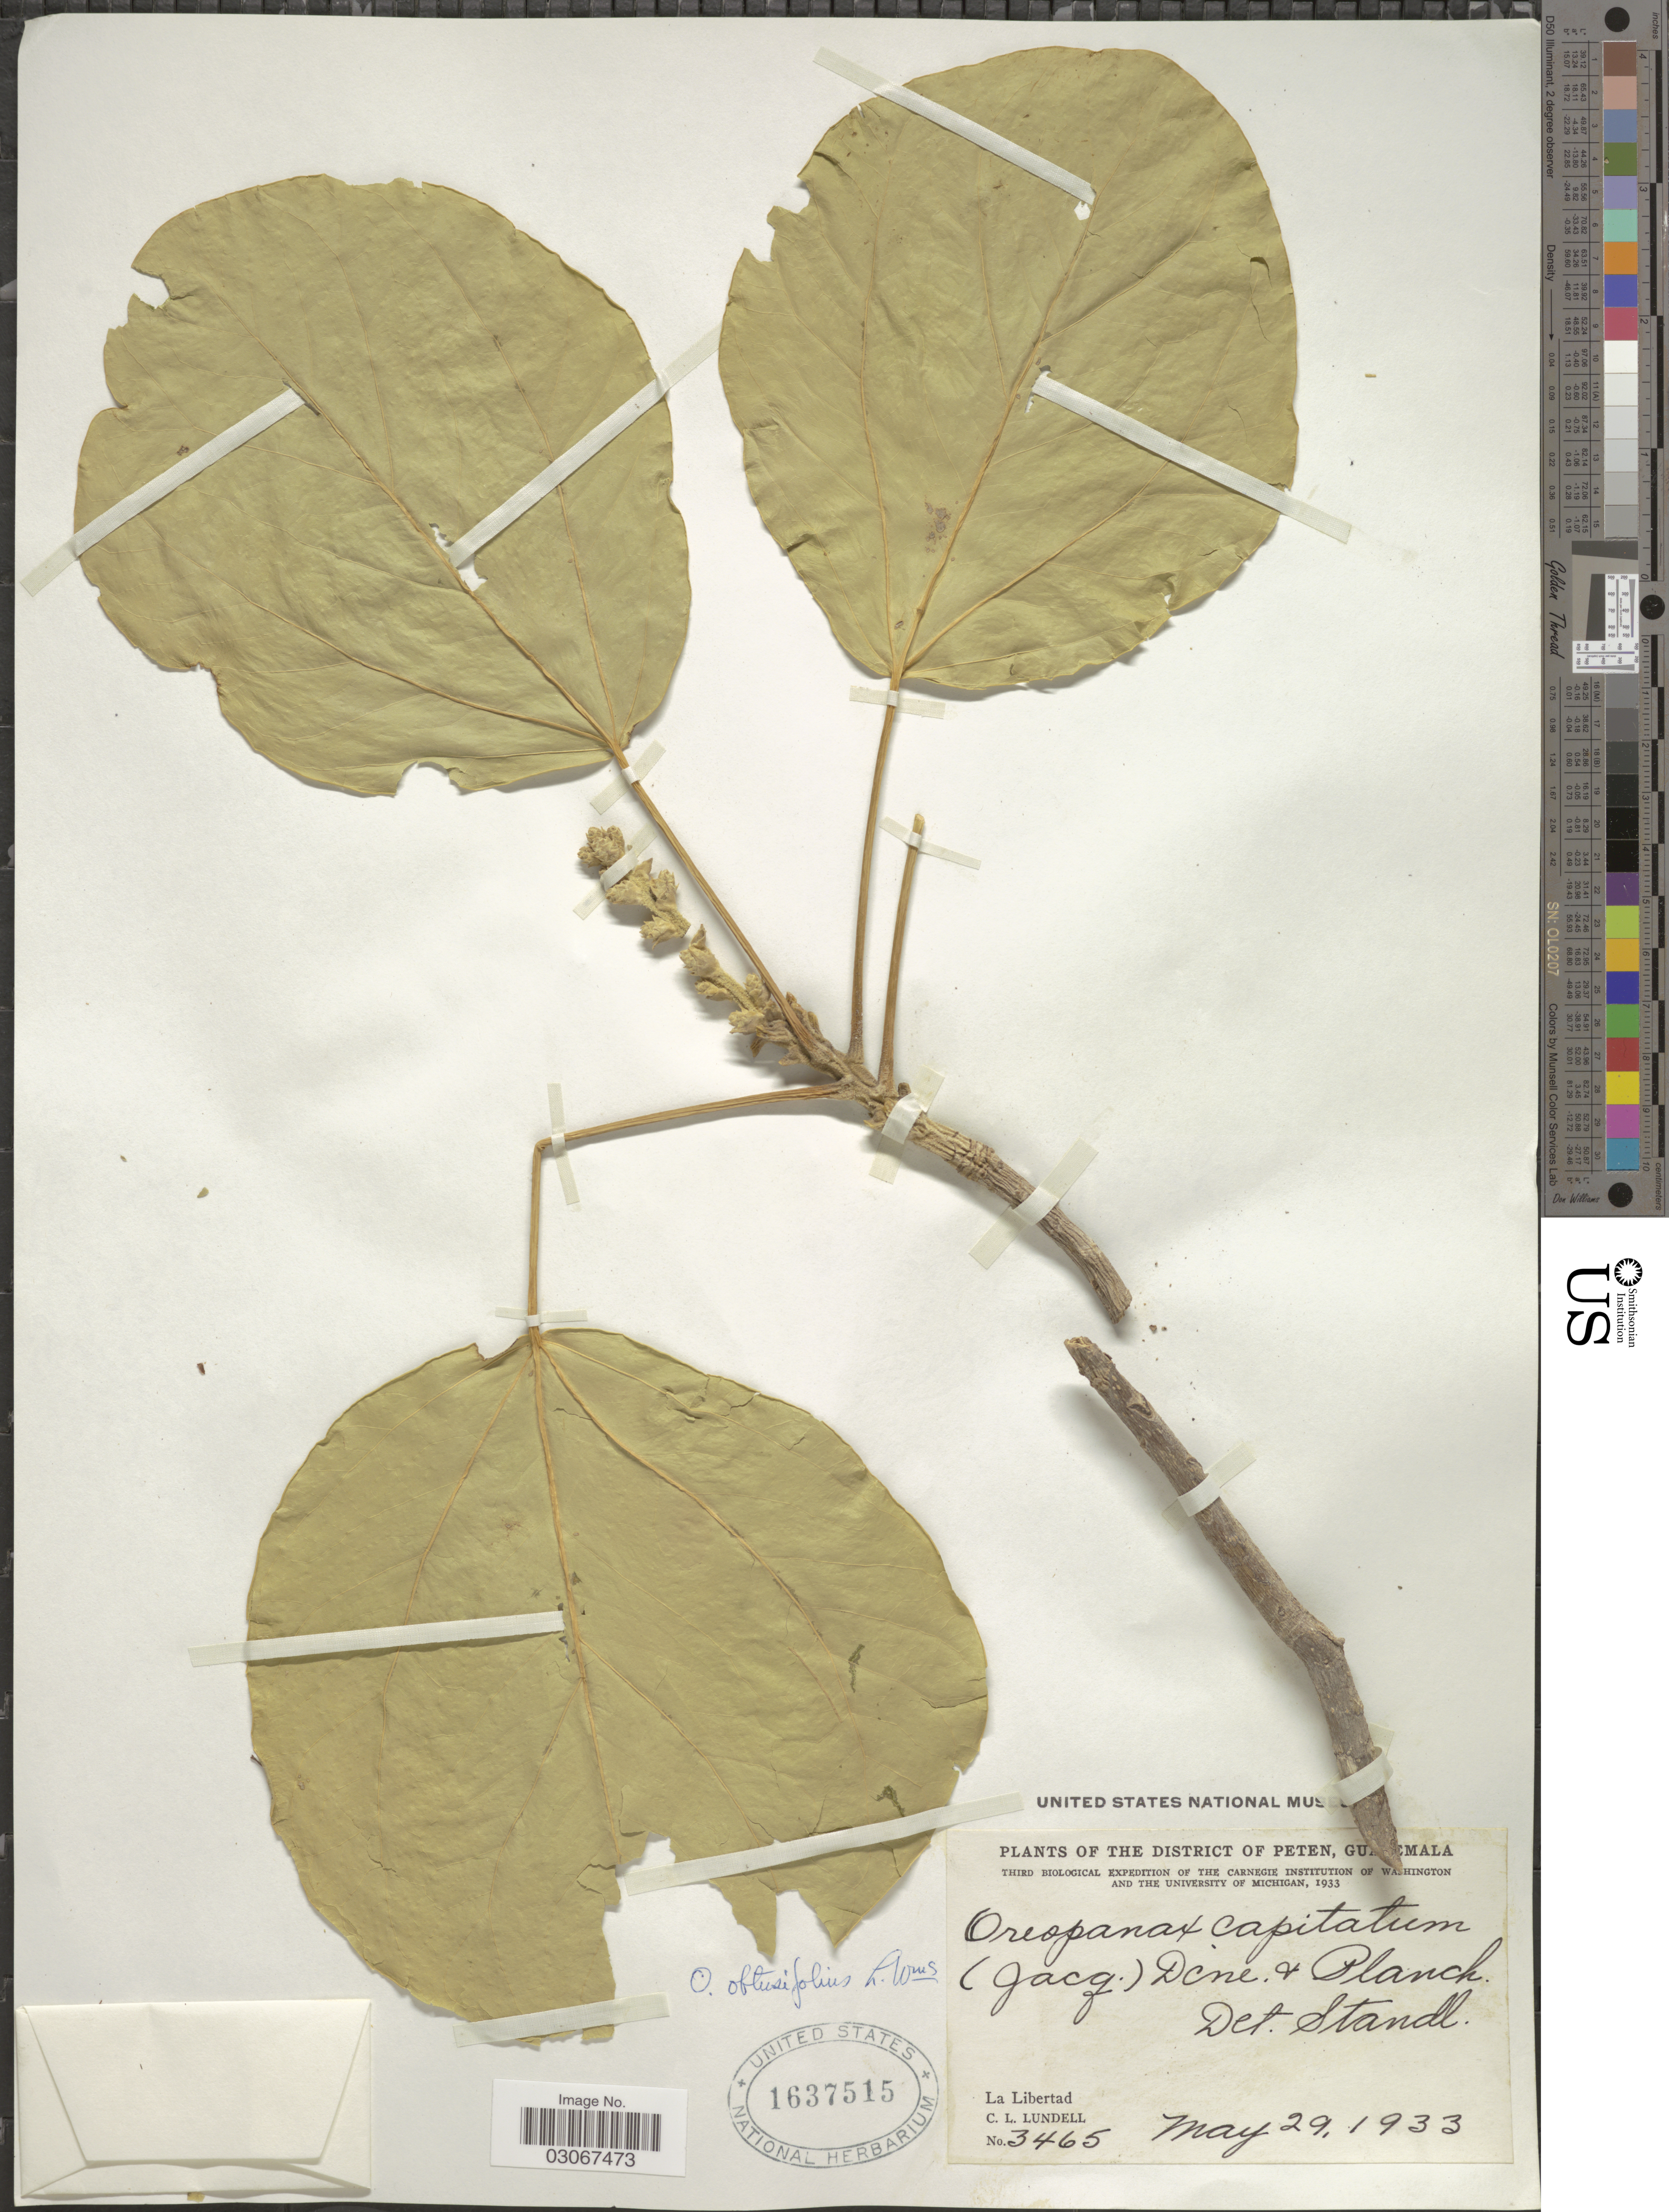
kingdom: Plantae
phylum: Tracheophyta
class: Magnoliopsida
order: Apiales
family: Araliaceae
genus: Oreopanax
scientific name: Oreopanax obtusifolius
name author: L.O. Williams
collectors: C. L. Lundell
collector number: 3465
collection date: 1933-05-29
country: Guatemala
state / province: El Petén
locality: The District of Peten. La Libertad.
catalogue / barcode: US 1637515